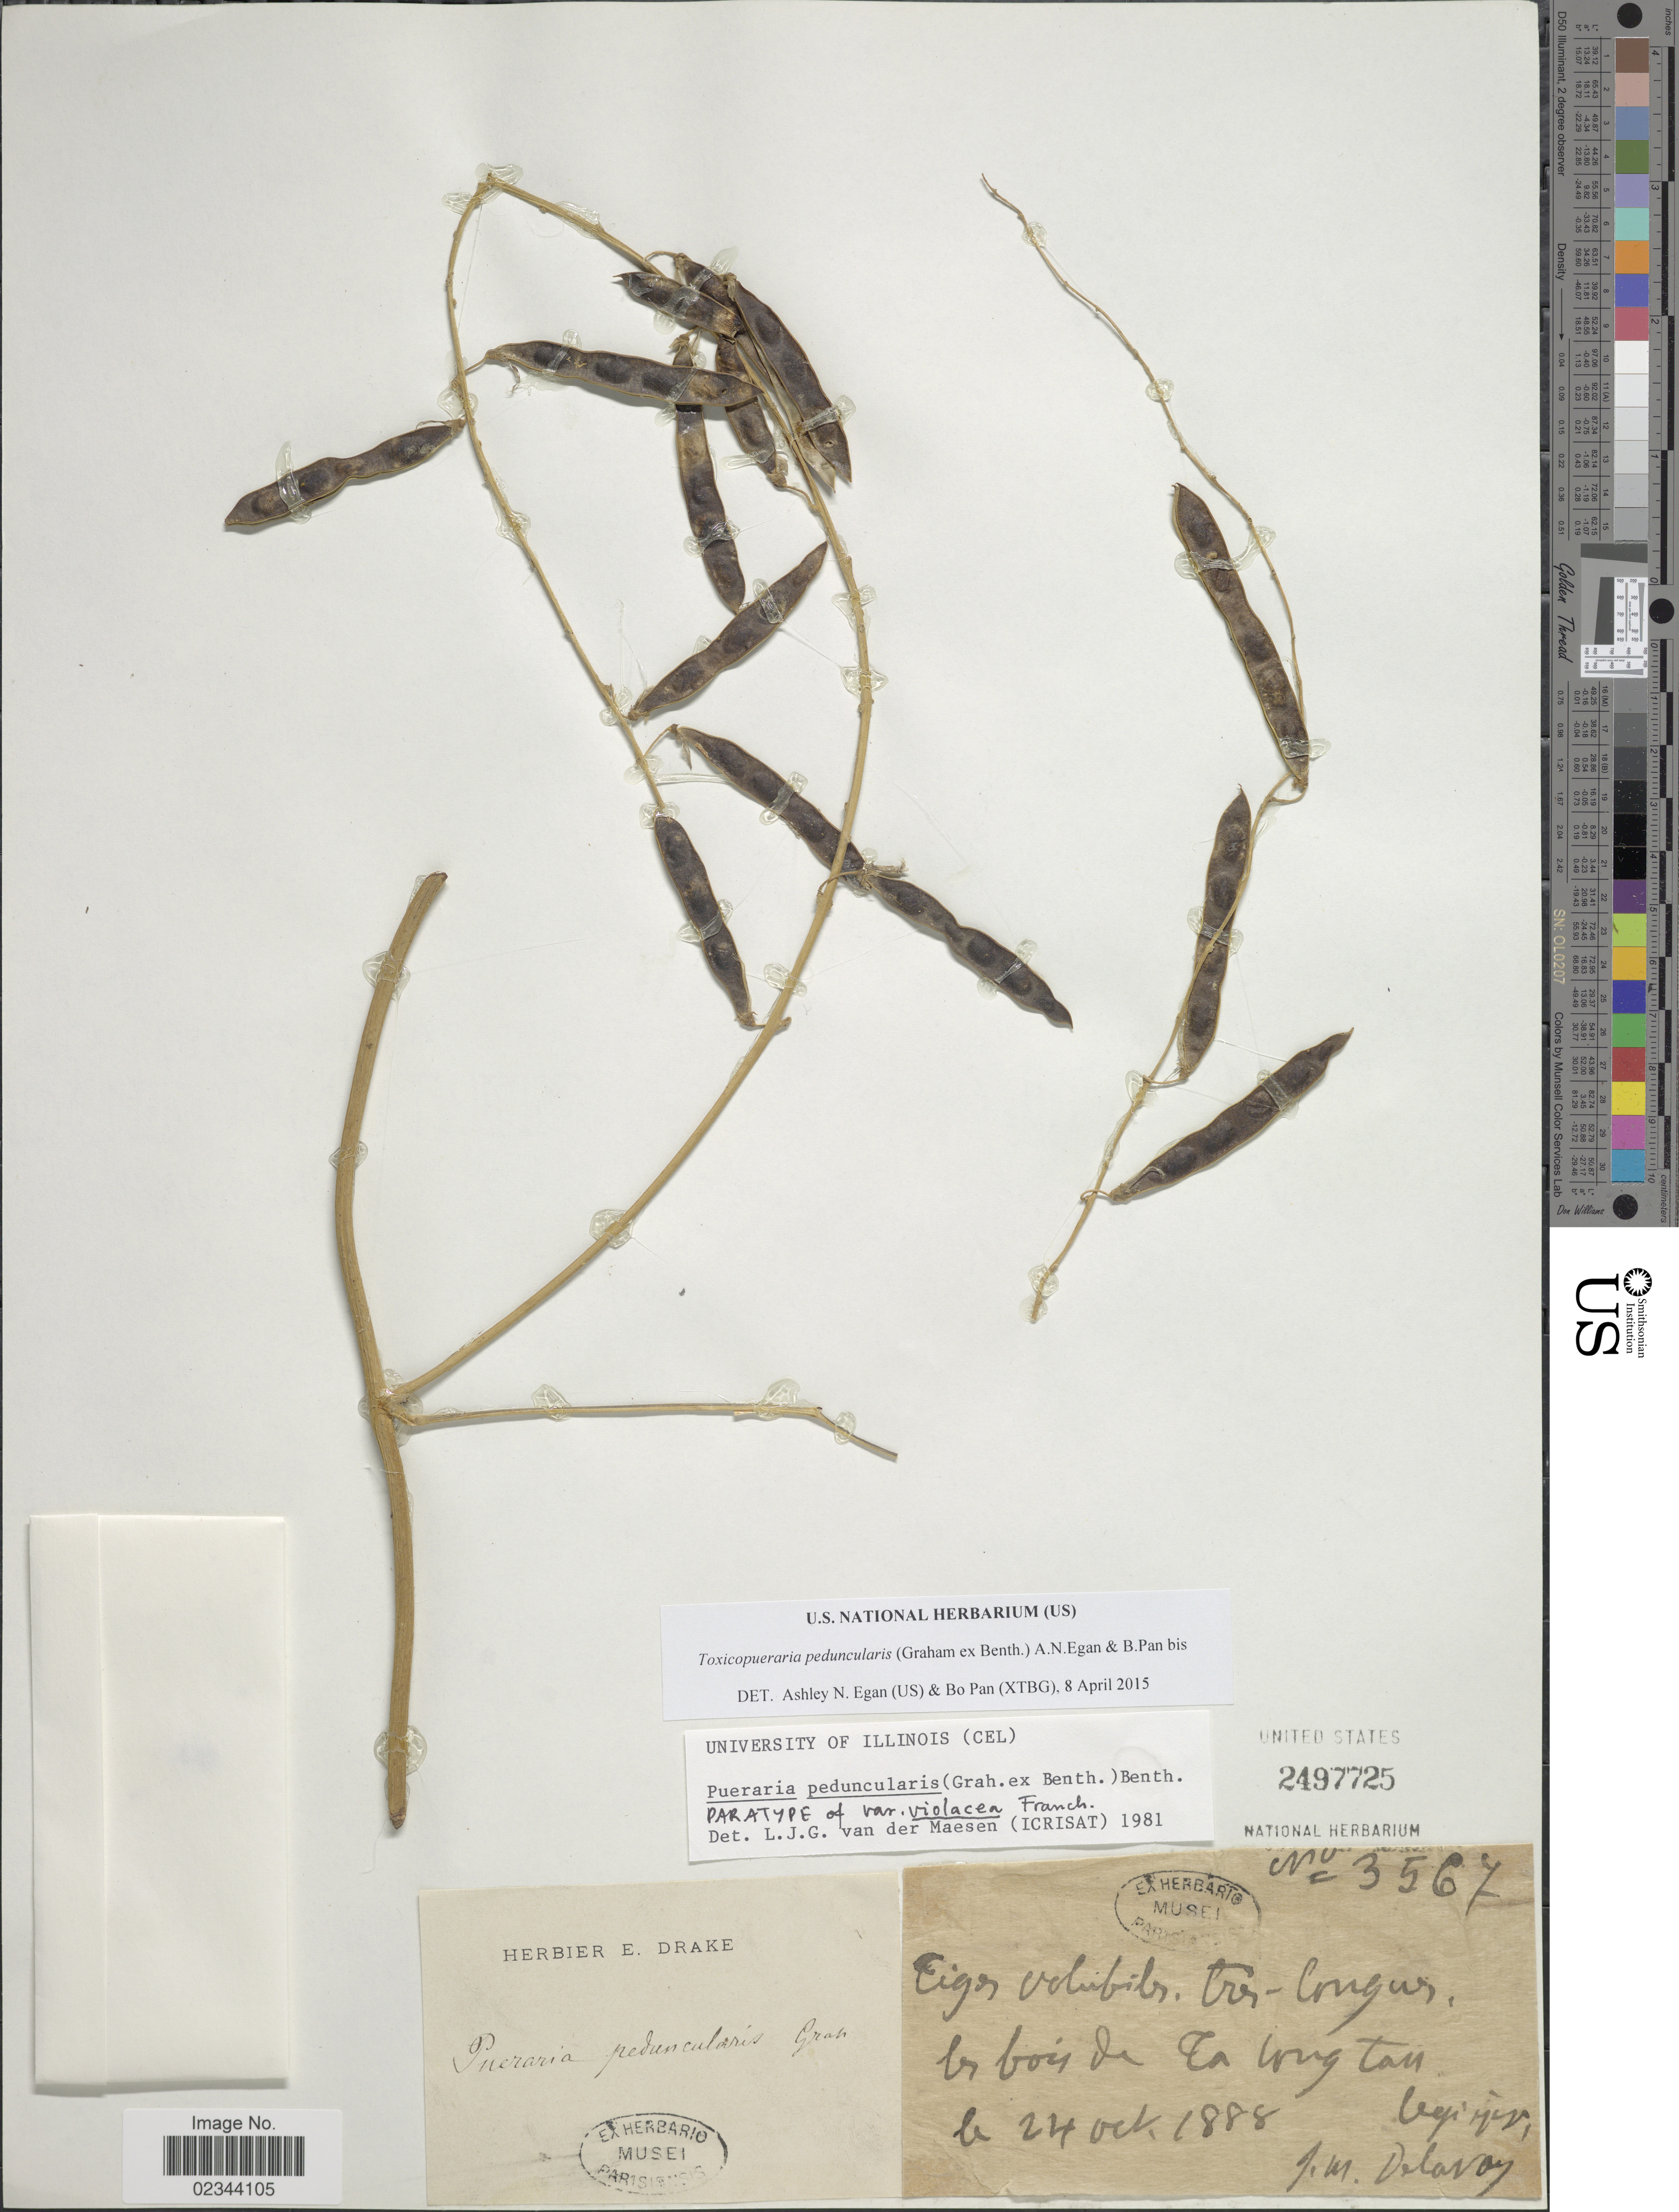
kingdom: Plantae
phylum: Tracheophyta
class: Magnoliopsida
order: Fabales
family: Fabaceae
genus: Toxicopueraria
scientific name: Toxicopueraria peduncularis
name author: (Benth.) A.N. Egan & B. Pan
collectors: J. Delavay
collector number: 3567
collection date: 1888-10-24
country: China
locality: La Long Tan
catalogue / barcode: US 2497725